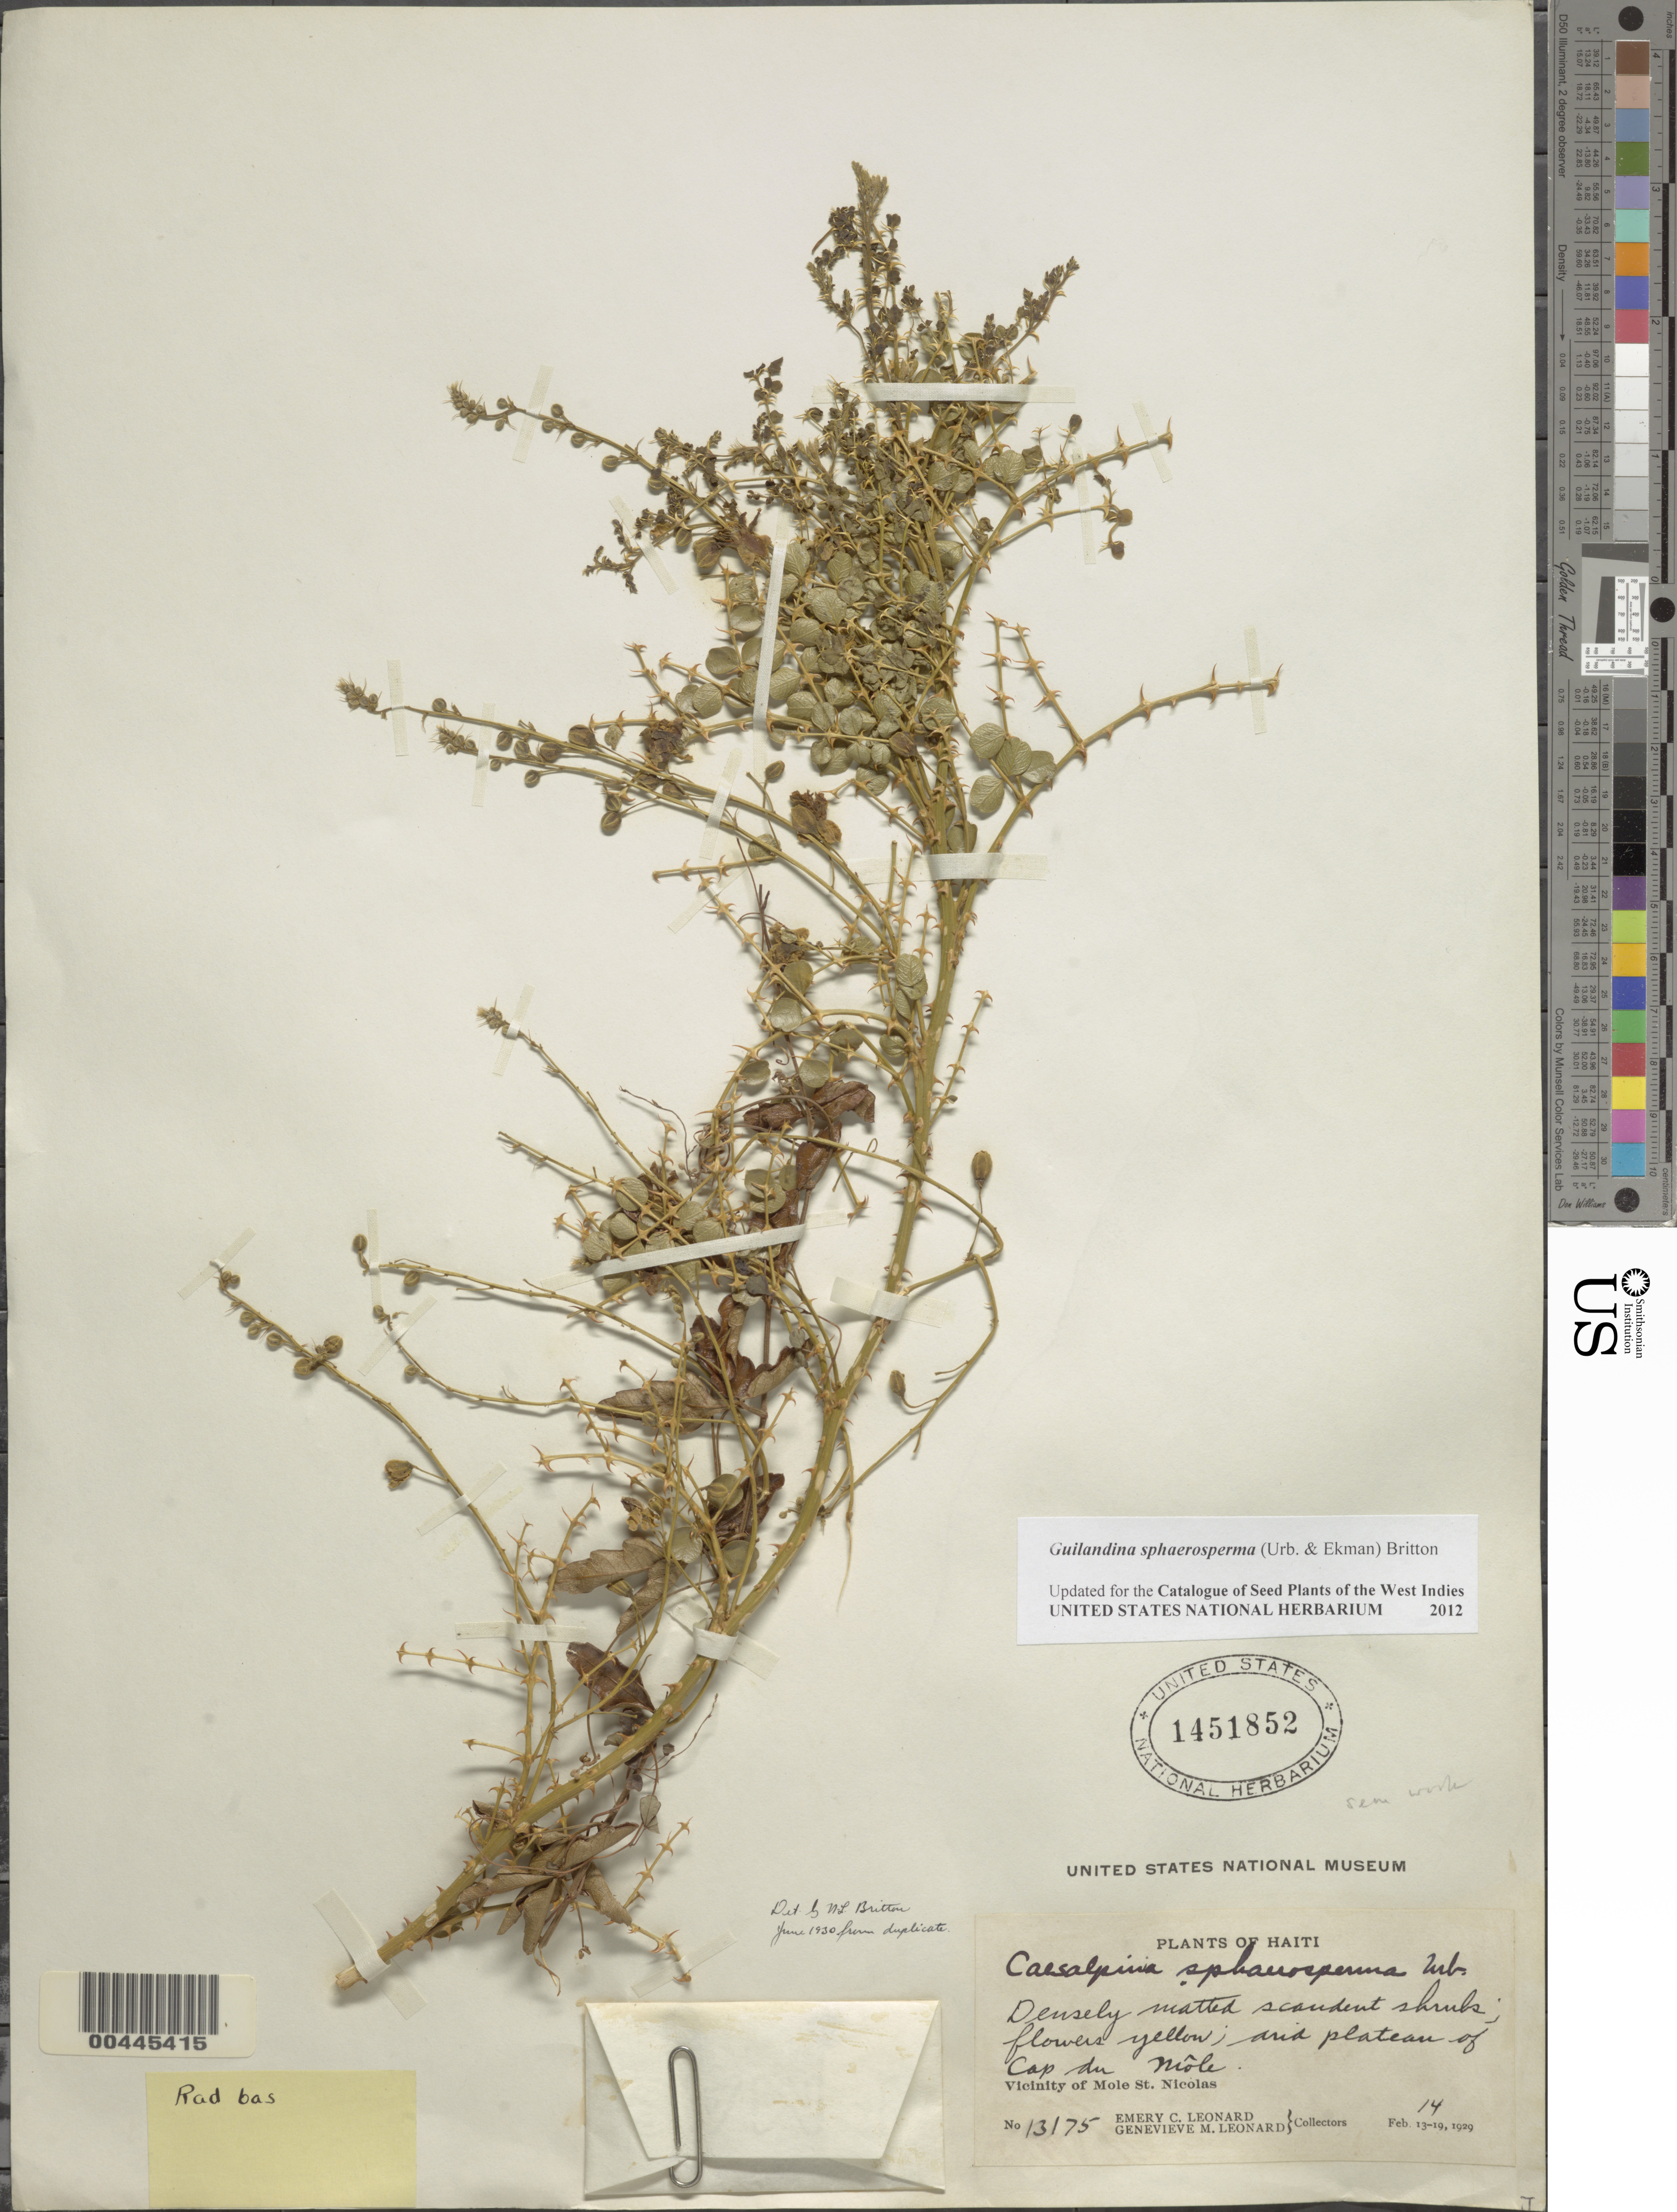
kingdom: Plantae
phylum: Tracheophyta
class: Magnoliopsida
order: Fabales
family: Fabaceae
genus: Guilandina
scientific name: Guilandina sphaerosperma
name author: (Urb. & Ekman) Britton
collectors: E. C. Leonard & G. M. Leonard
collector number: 13175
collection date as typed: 14 Feb 1929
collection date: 1929-02-14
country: Haiti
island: Hispaniola Island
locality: Mole St. Nicolas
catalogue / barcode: US 1451852